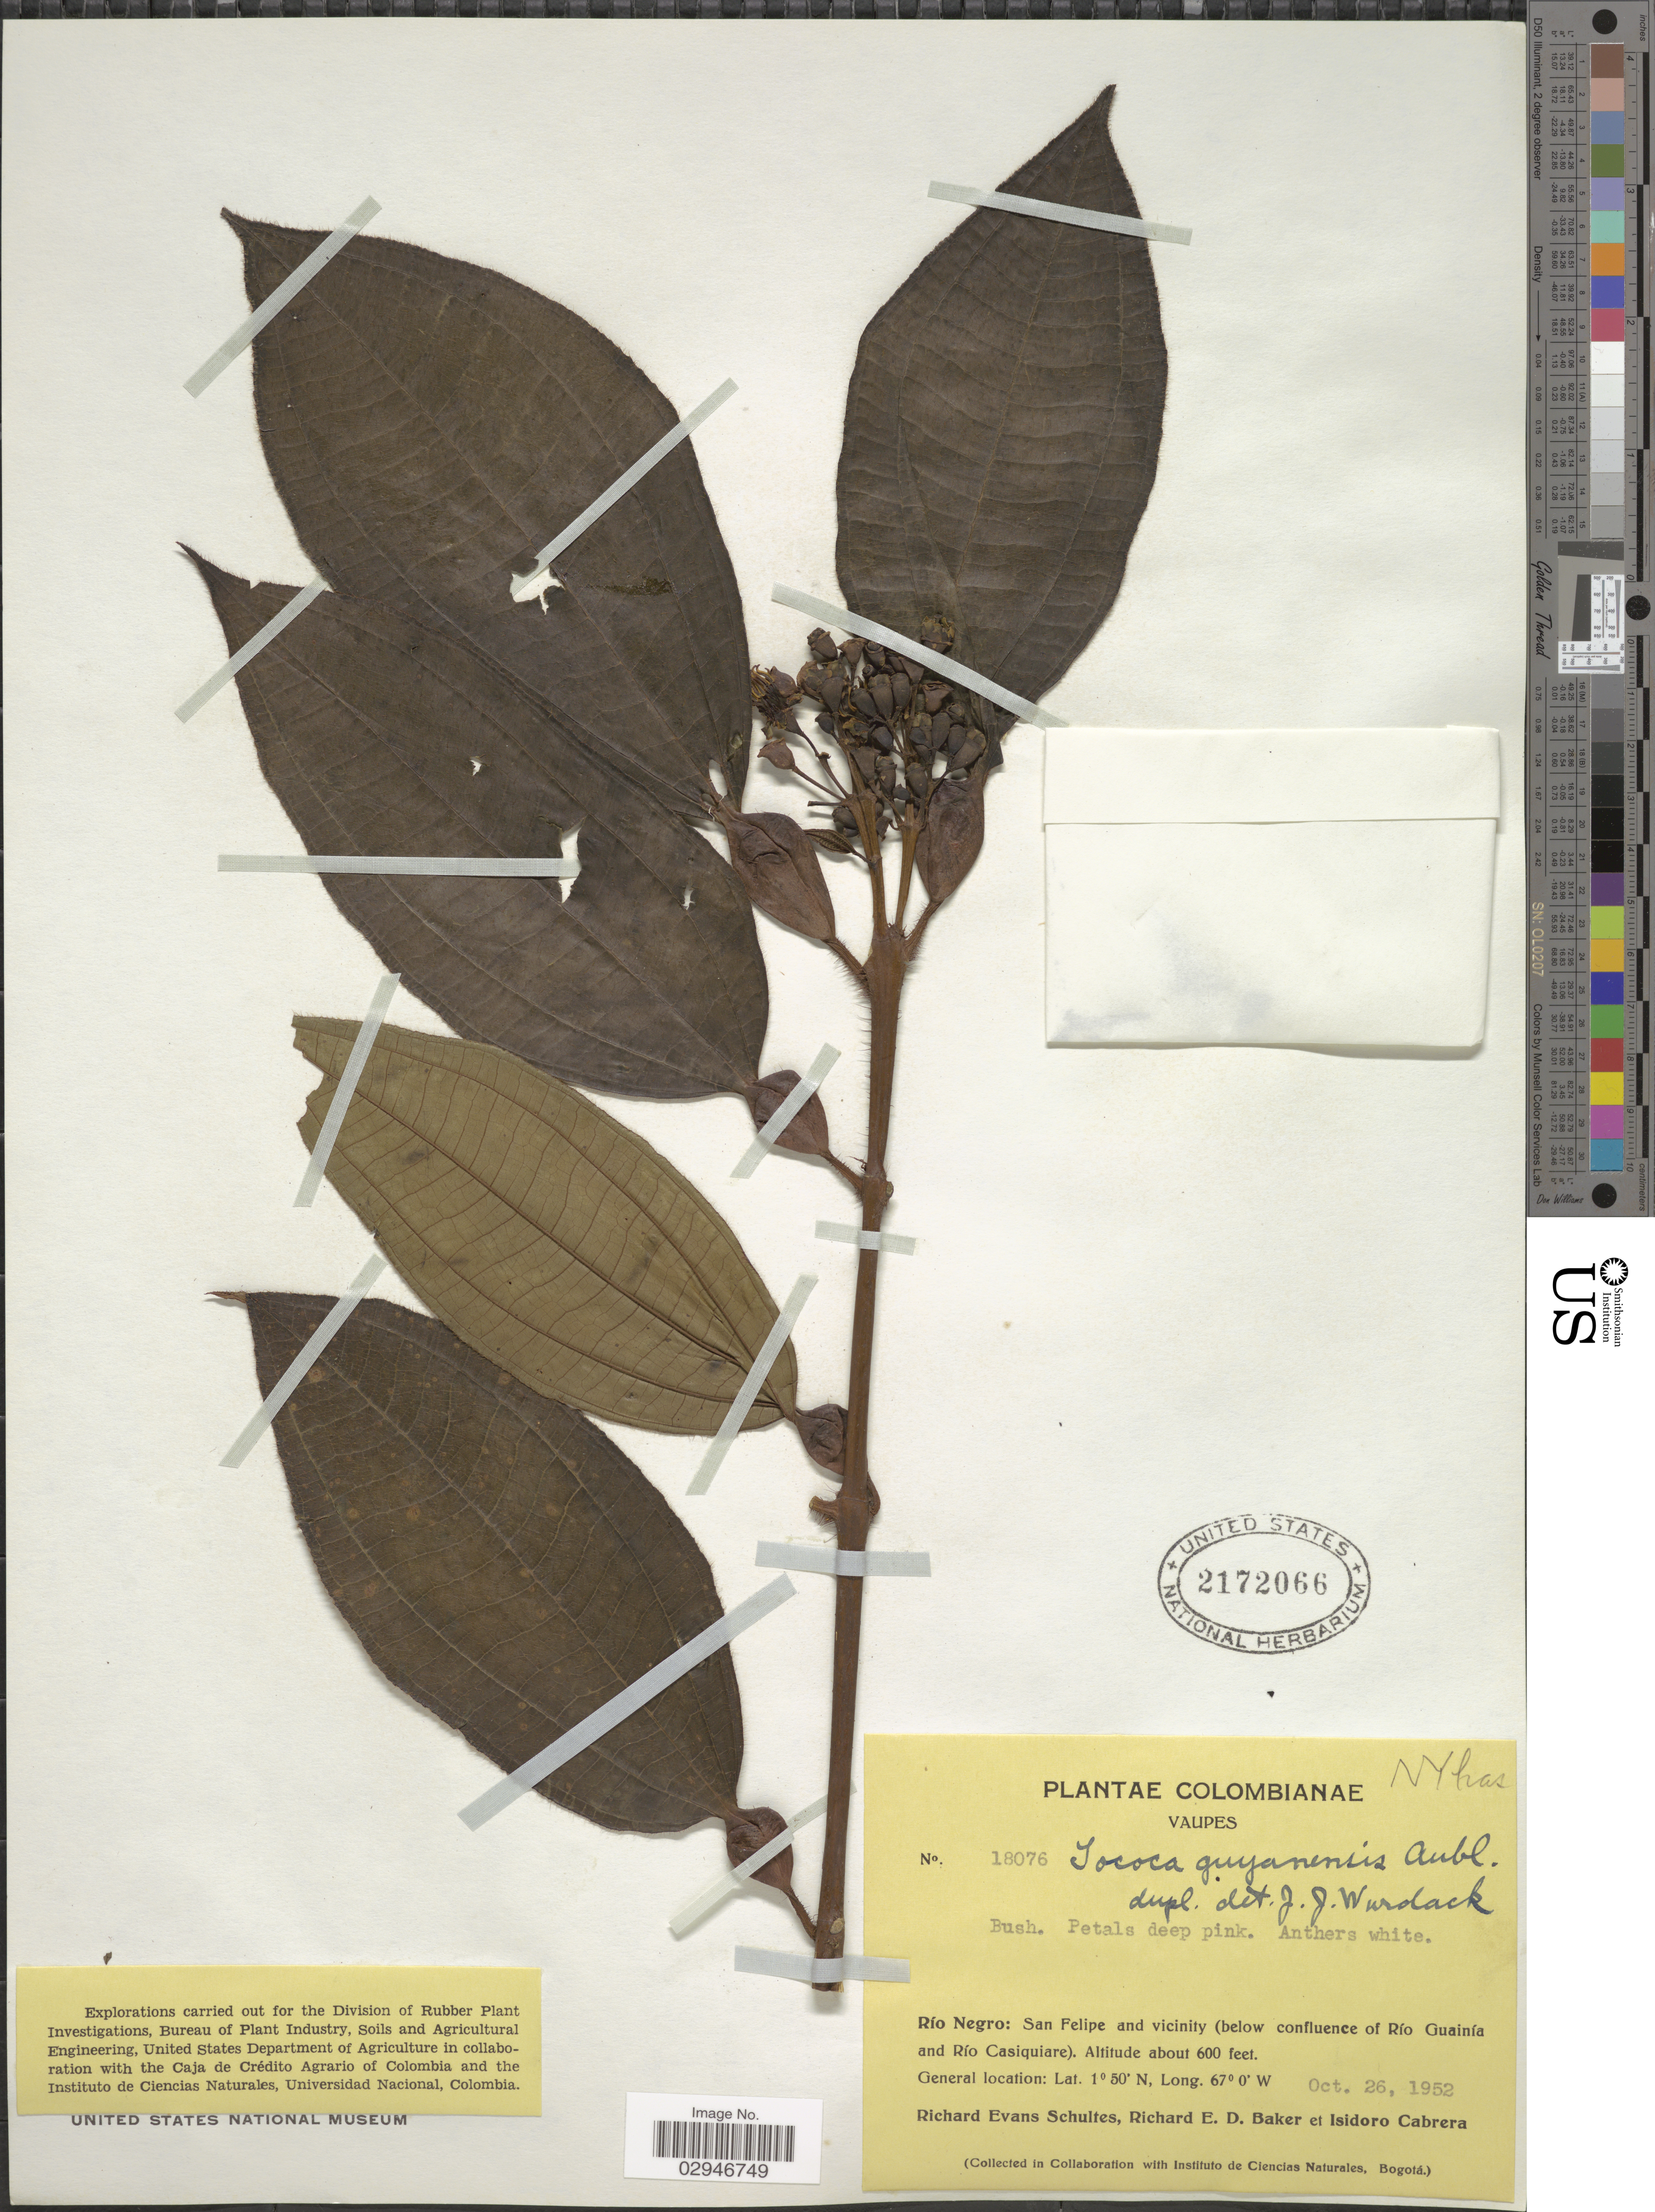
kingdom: Plantae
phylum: Tracheophyta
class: Magnoliopsida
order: Myrtales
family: Melastomataceae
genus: Tococa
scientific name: Tococa guianensis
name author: Aubl.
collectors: R. E. Schultes, R. E. D. Baker & I. Cabrera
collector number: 18076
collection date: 1952-10-26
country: Colombia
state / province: Vaupés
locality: Vaupes. Río Negro: San Felipe and vicinity (below confluence of Río Guainía and Río Casiquiare).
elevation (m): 600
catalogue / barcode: US 2172066